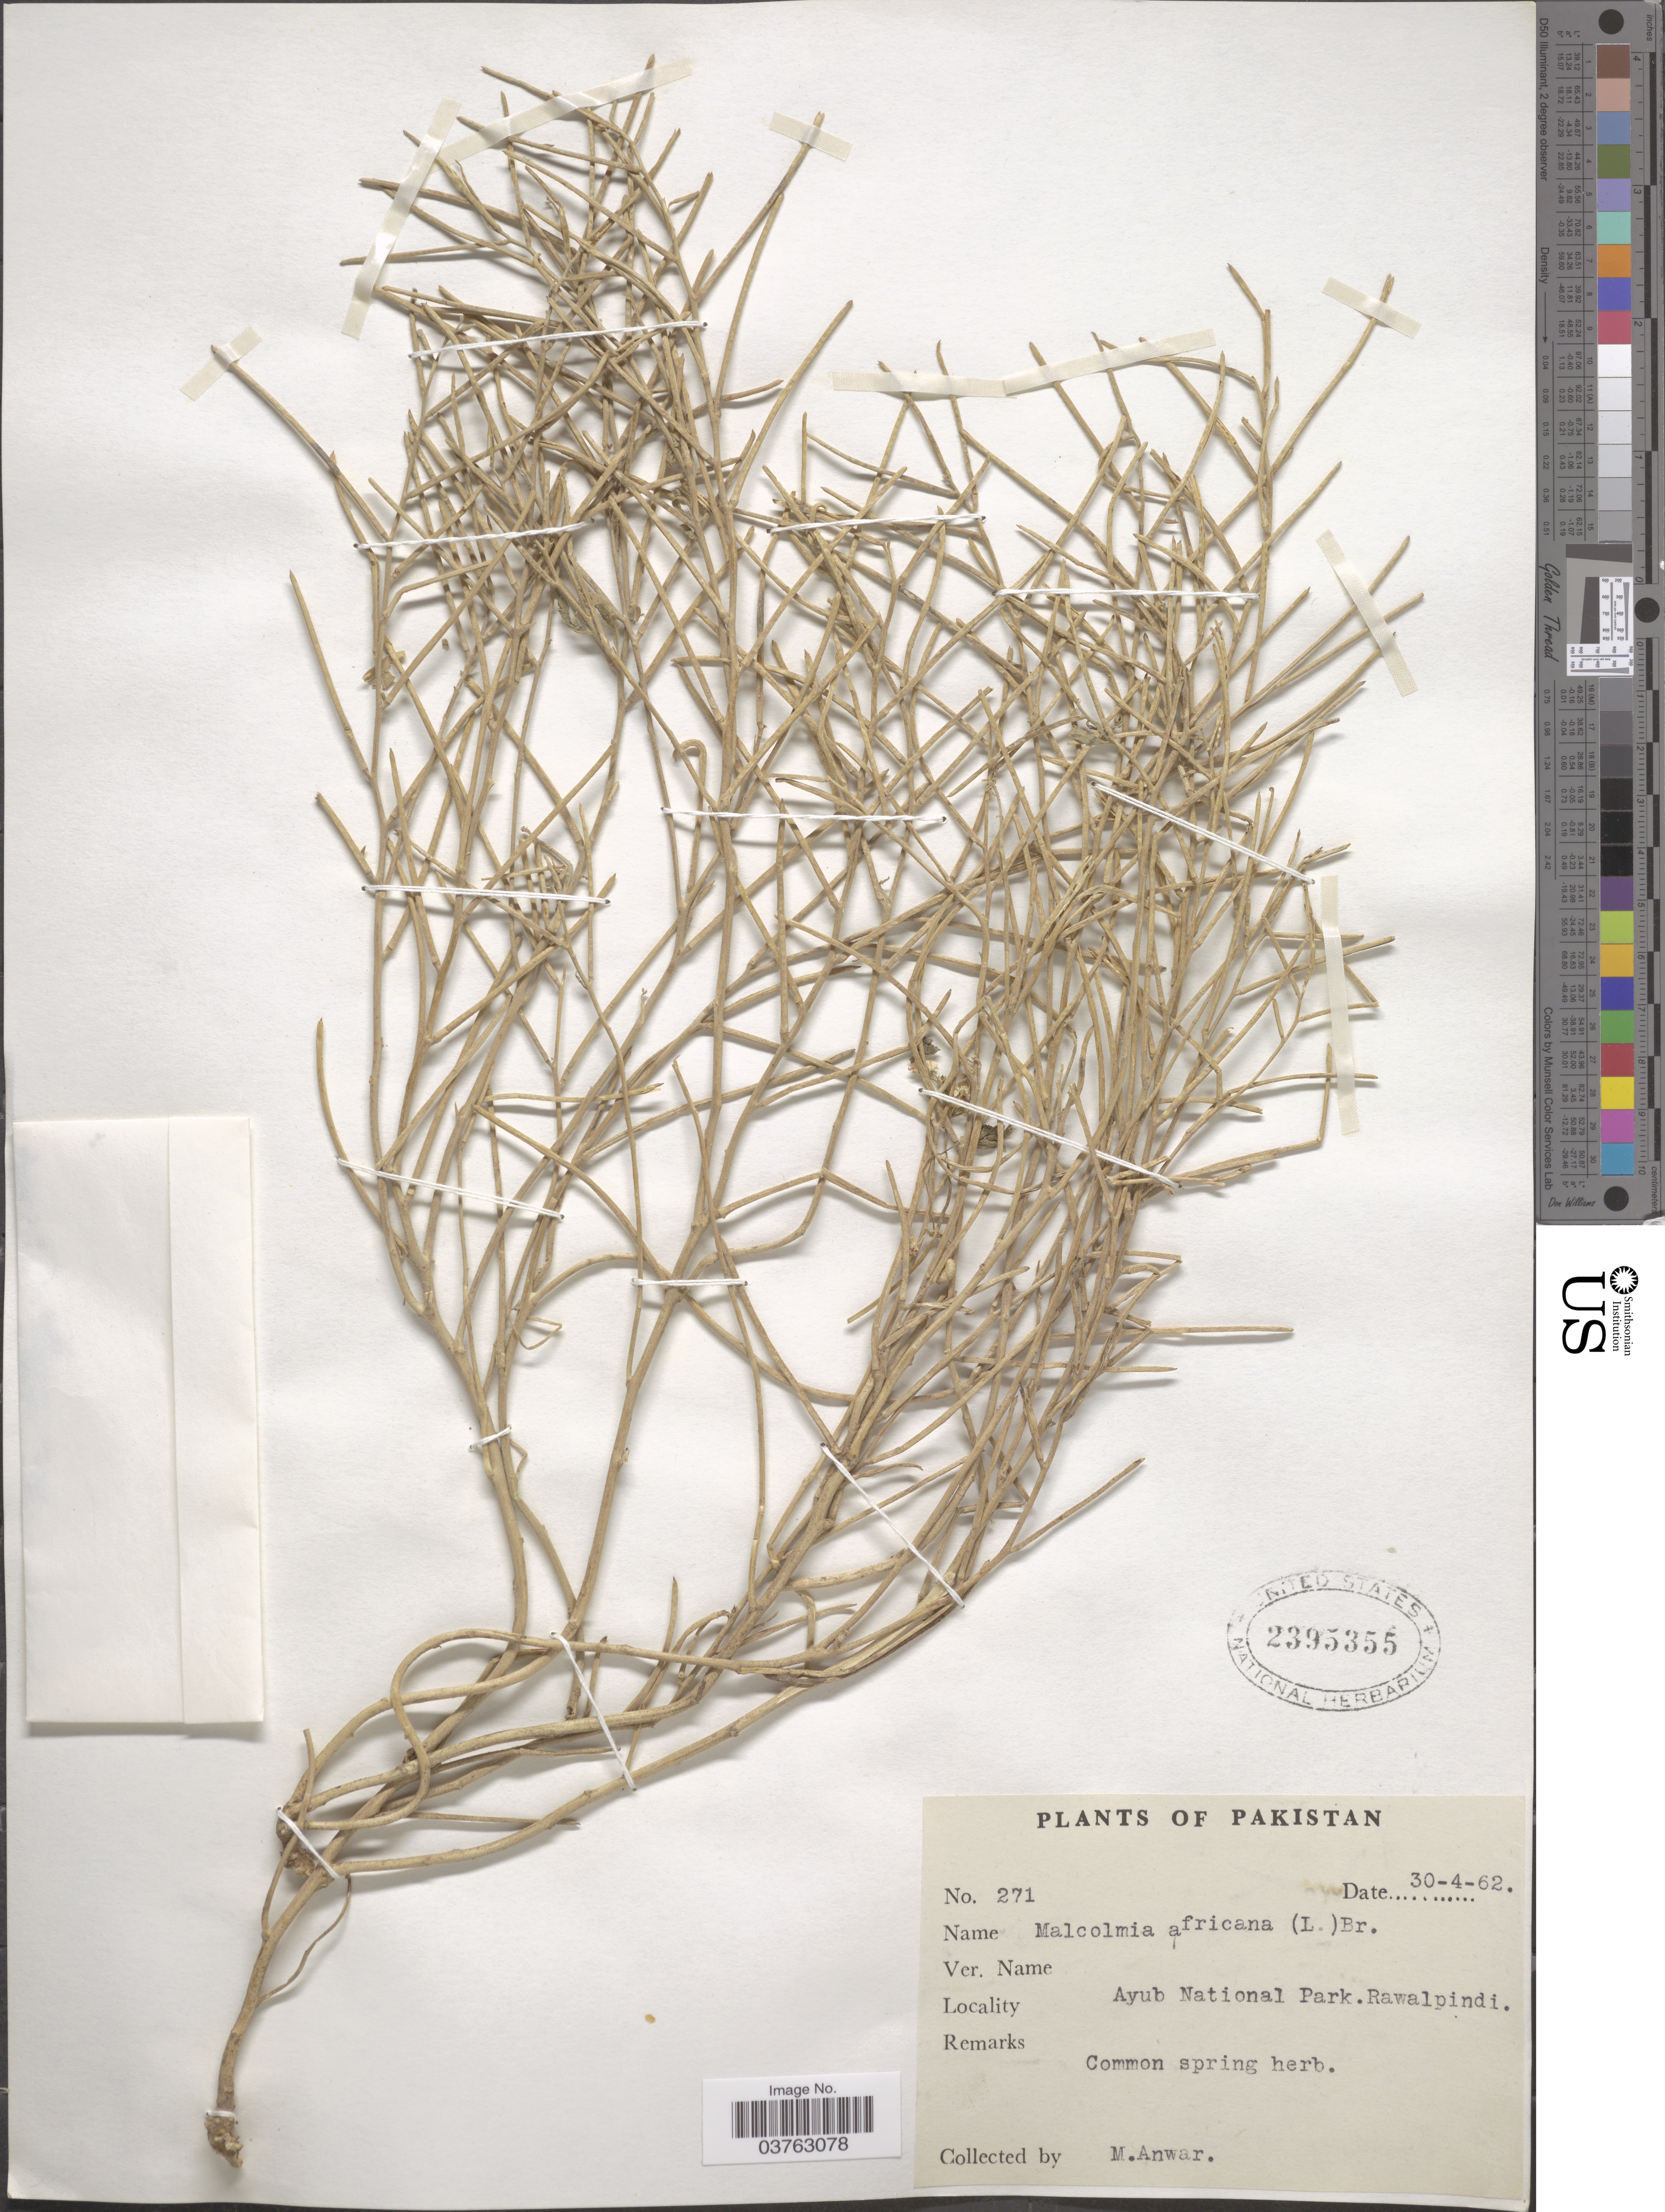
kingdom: Plantae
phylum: Tracheophyta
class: Magnoliopsida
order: Brassicales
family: Brassicaceae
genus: Malcolmia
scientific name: Malcolmia africana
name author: (L.) W.T. Aiton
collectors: M. Anwar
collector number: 271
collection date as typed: Transcribed d/m/y: 30/4/62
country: Pakistan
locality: Ayub National Park. Rawalpindi.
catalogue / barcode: US 2395355